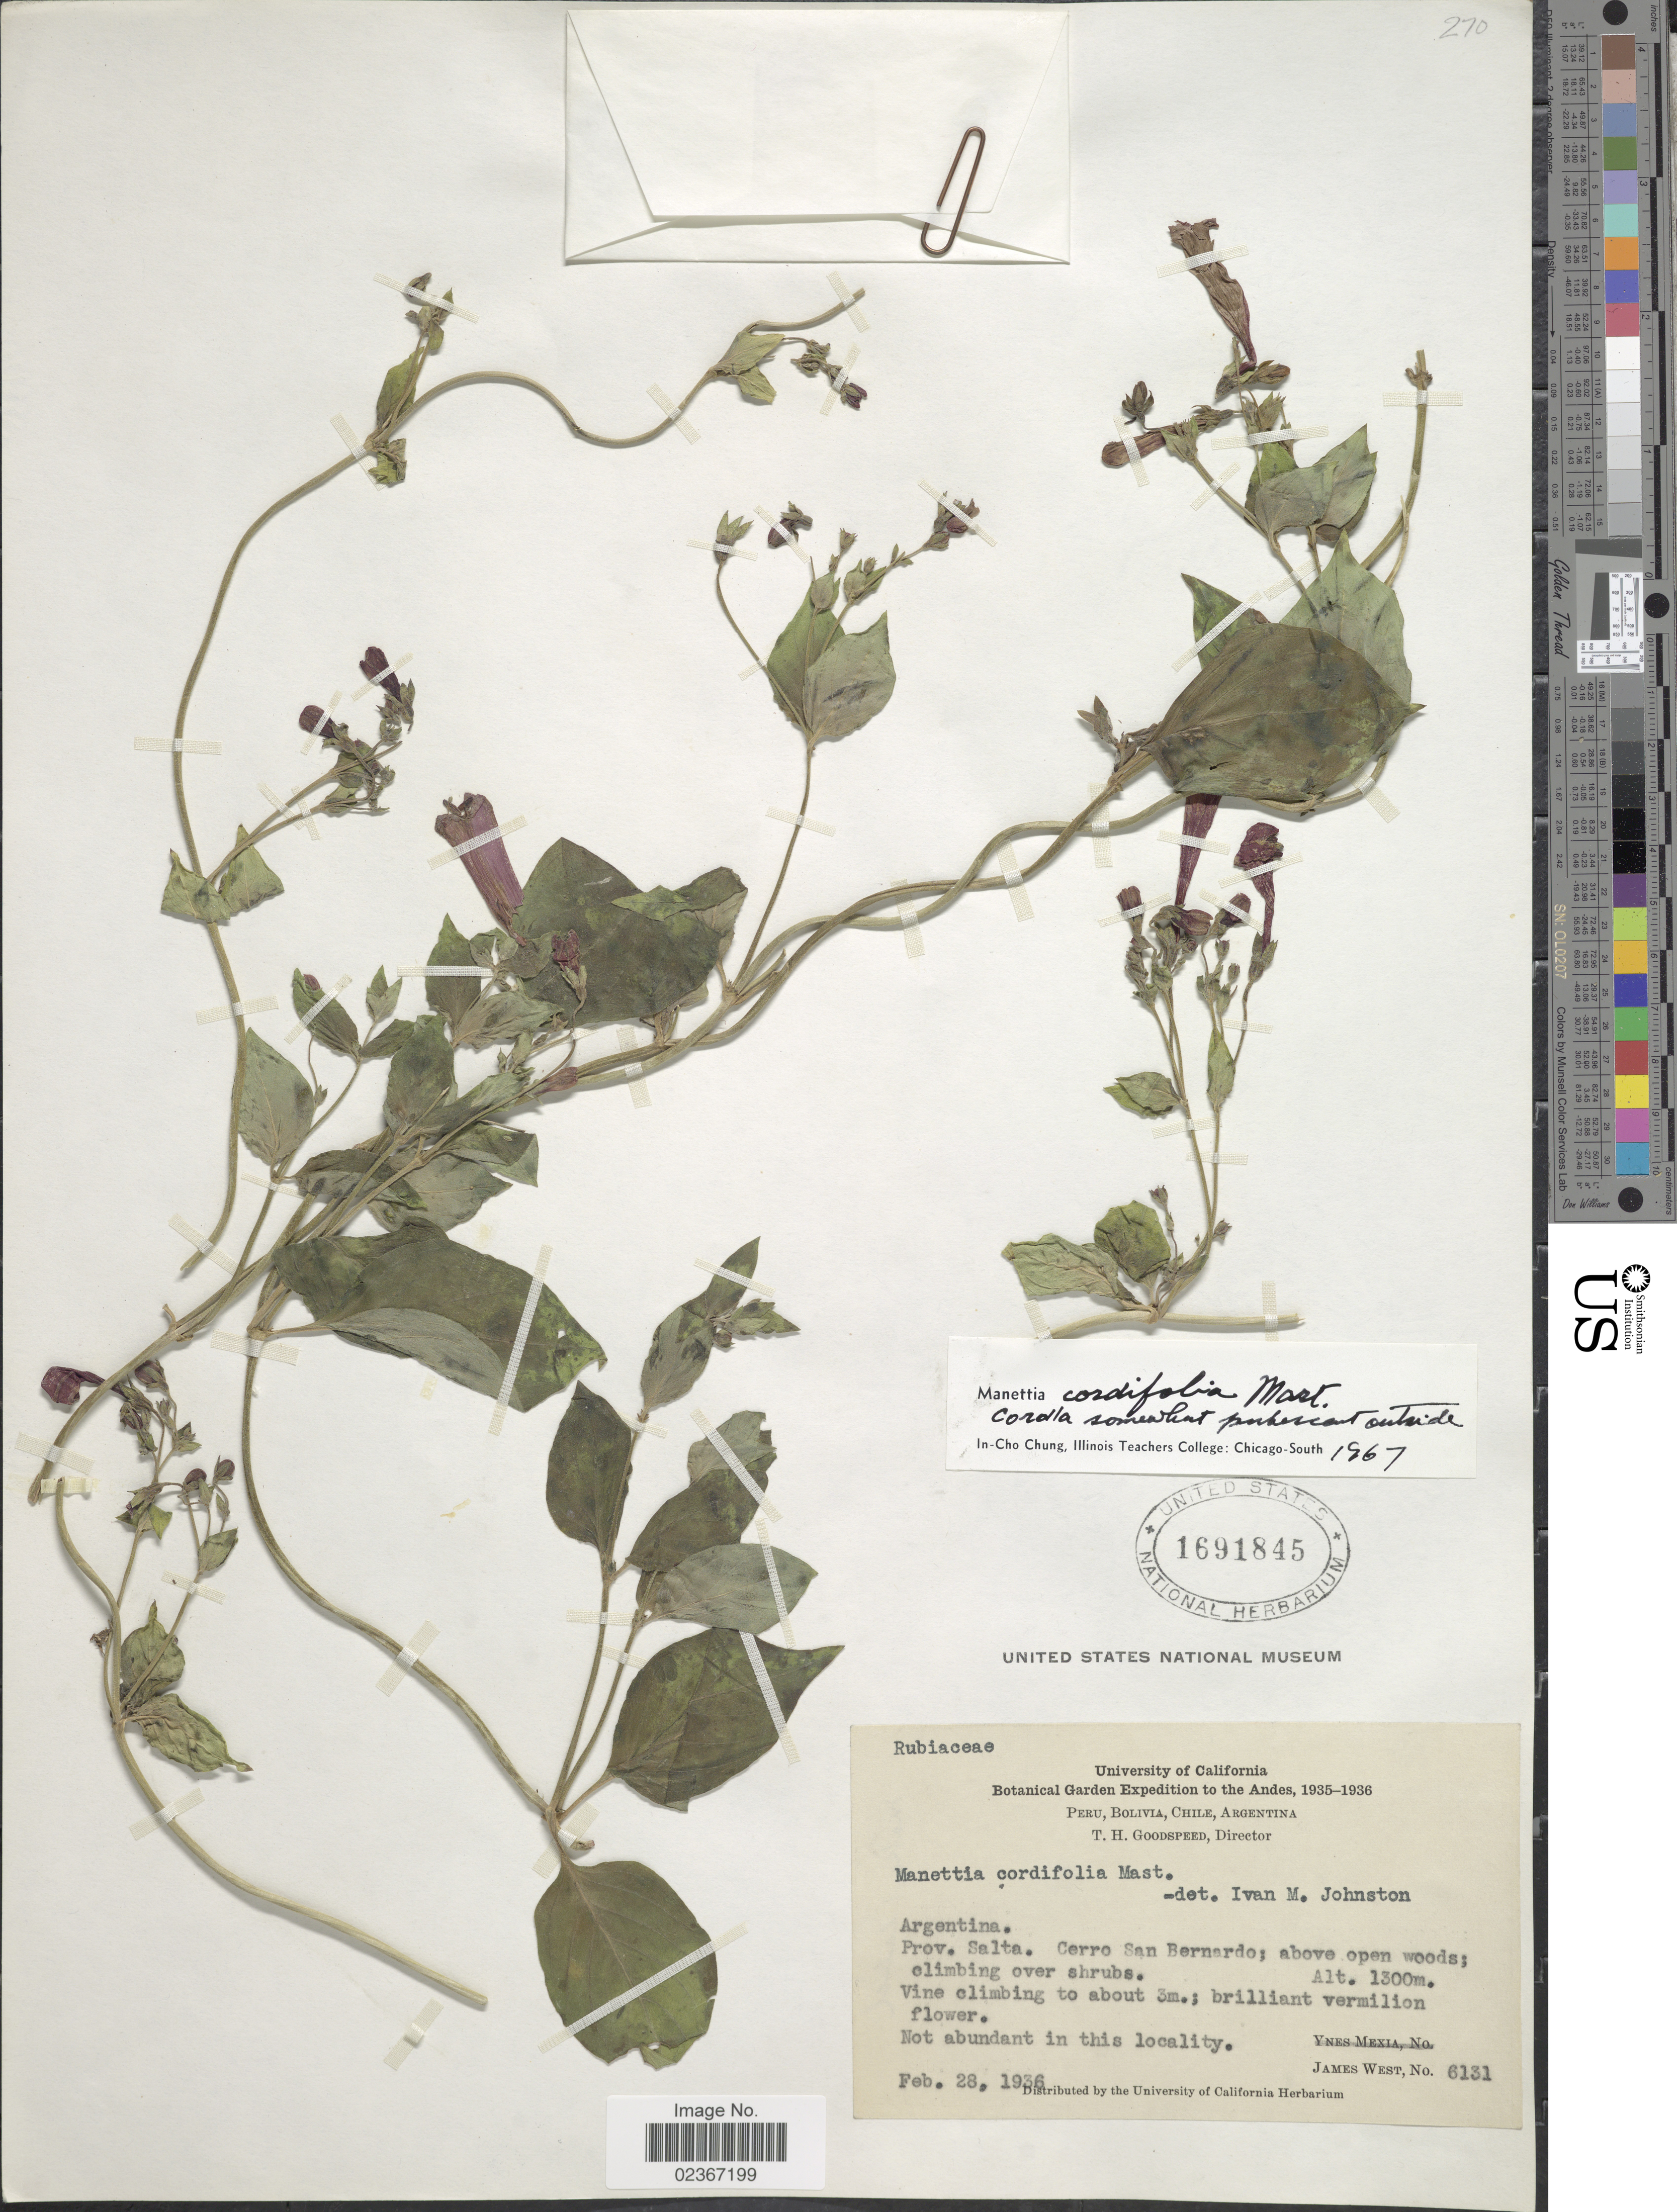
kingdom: Plantae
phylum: Tracheophyta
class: Magnoliopsida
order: Gentianales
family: Rubiaceae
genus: Manettia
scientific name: Manettia cordifolia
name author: Mart.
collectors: J. West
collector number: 6131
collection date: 1936-02-28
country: Argentina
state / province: Salta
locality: Prov. Salta, Cerro San Bernardo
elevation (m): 1300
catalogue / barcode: US 1691845